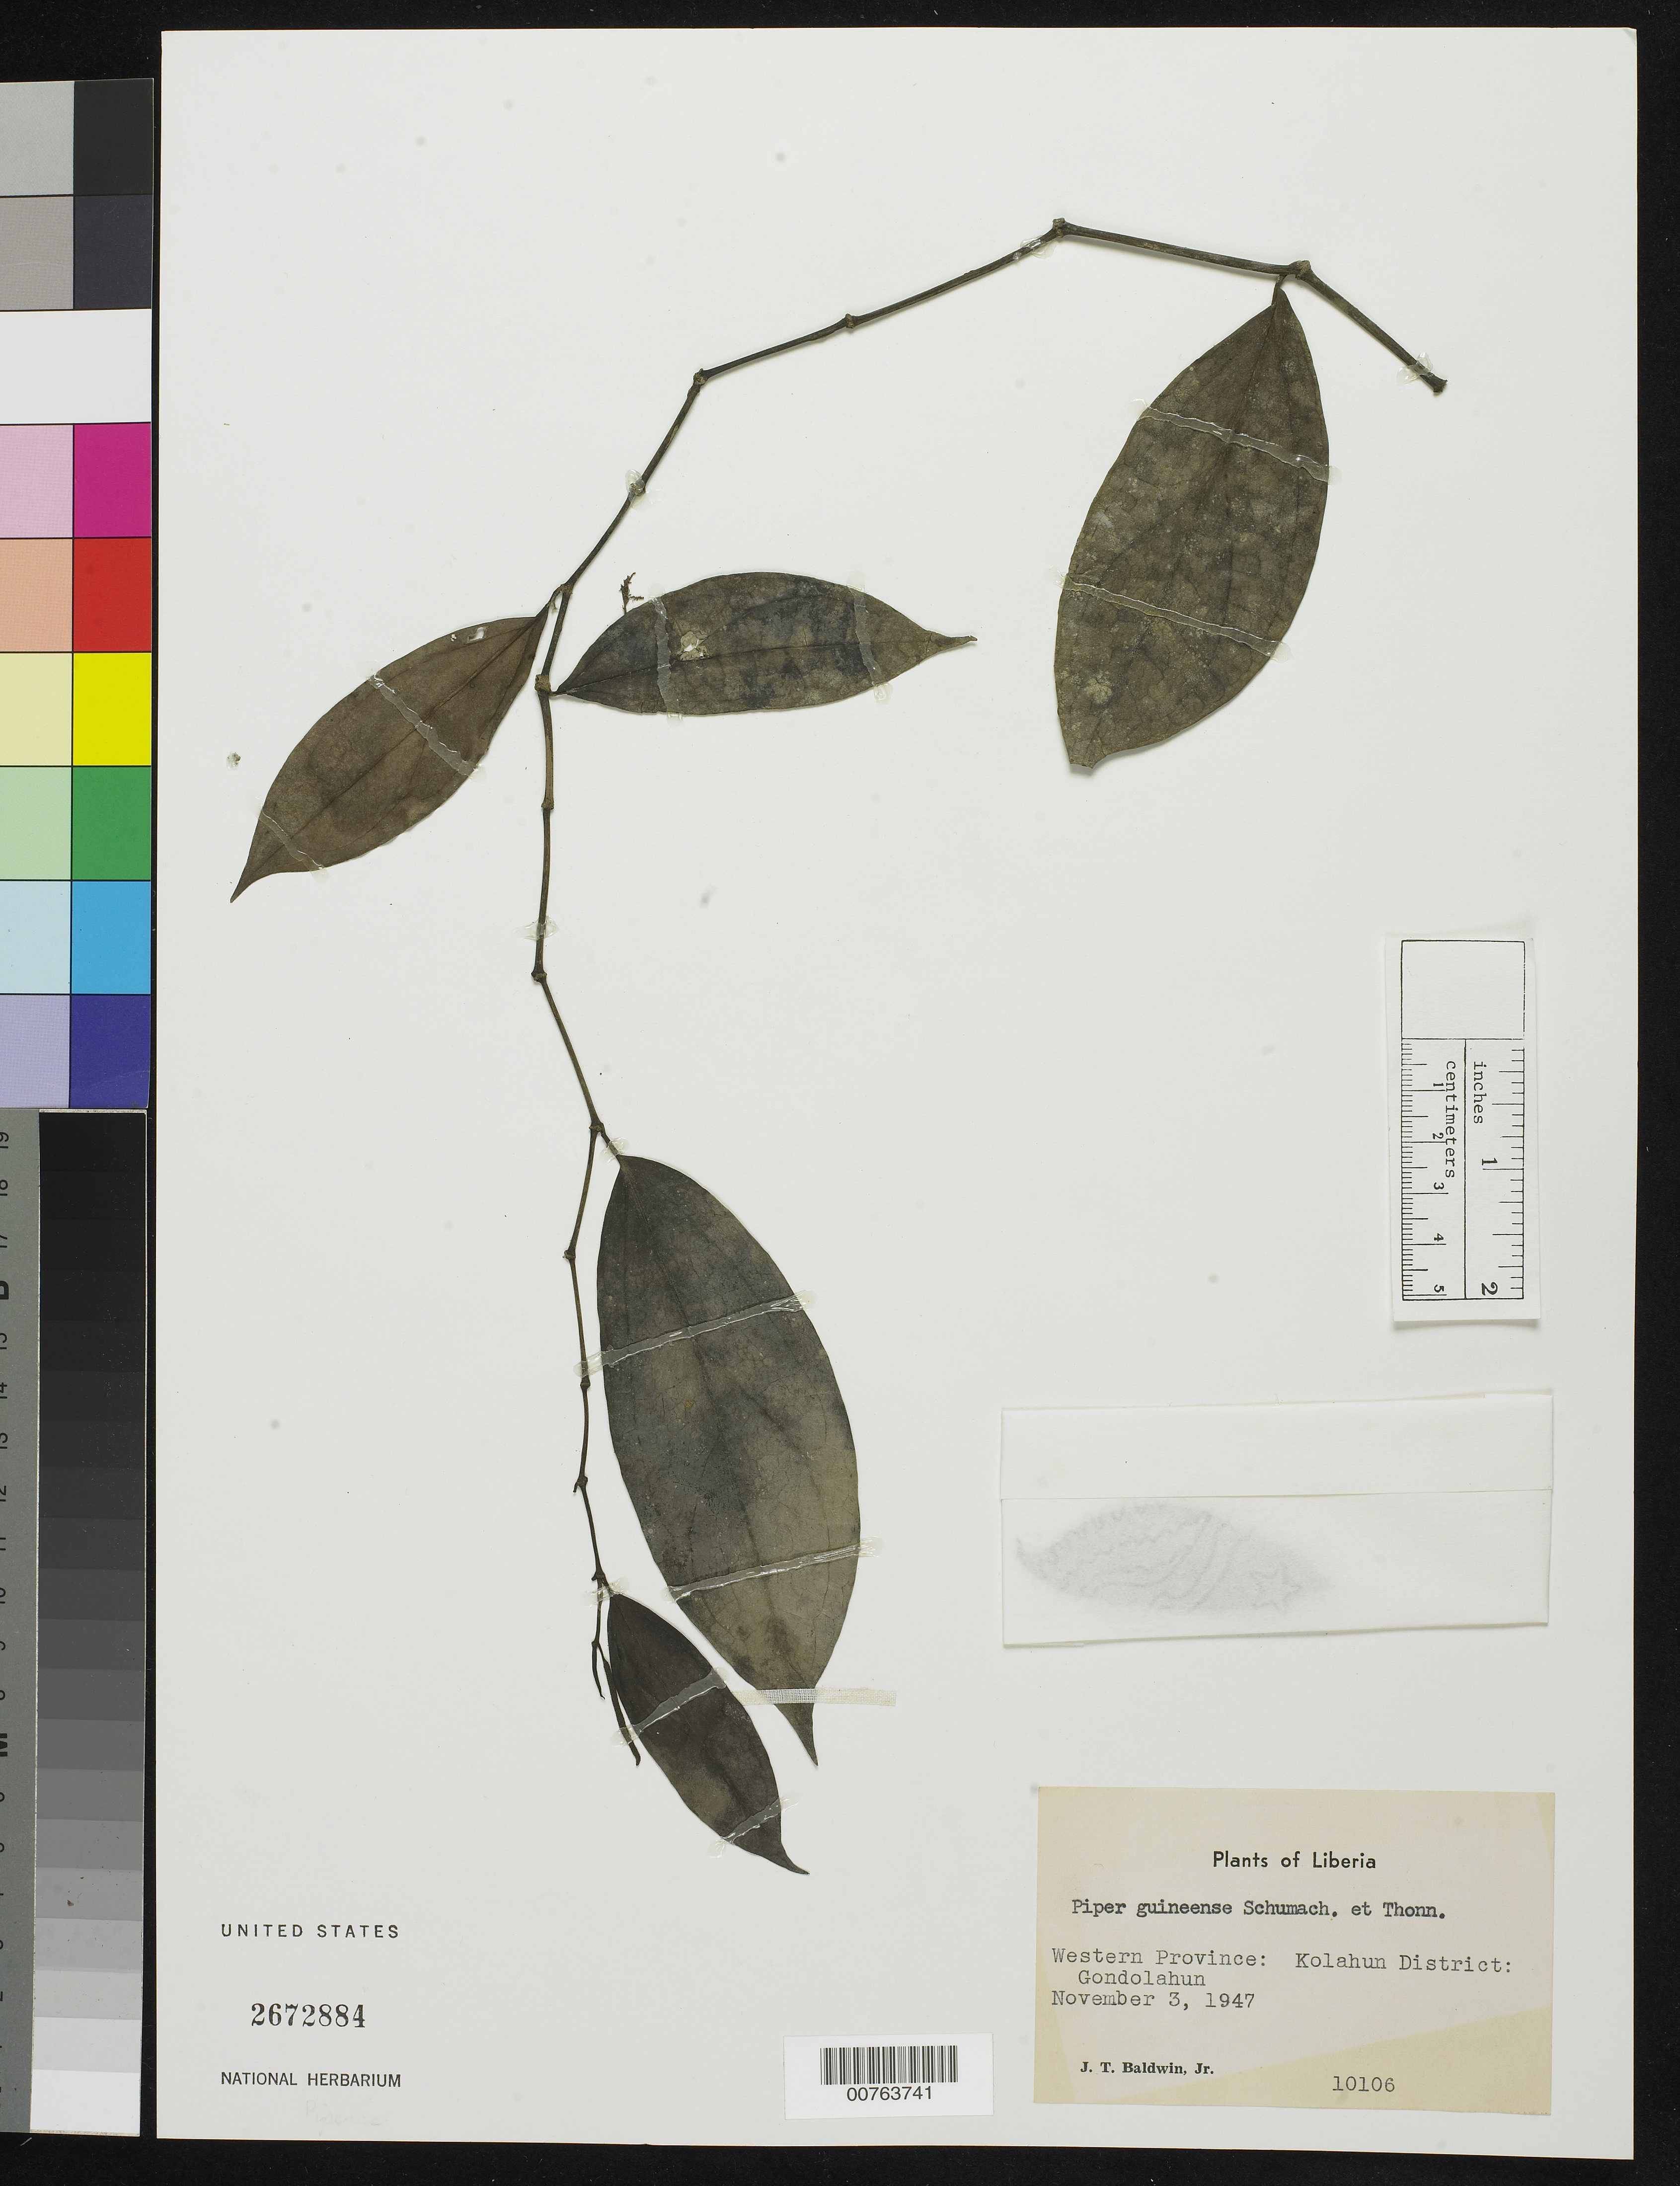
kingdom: Plantae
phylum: Tracheophyta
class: Magnoliopsida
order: Piperales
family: Piperaceae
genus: Piper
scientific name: Piper guineense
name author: Schumach. & Thonn.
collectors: J. T. Baldwin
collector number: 10106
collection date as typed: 03 Nov 1947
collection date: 1947-11-03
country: Liberia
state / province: Lofa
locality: Western Province: Kolahun District, Gondolahun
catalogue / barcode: US 2672884